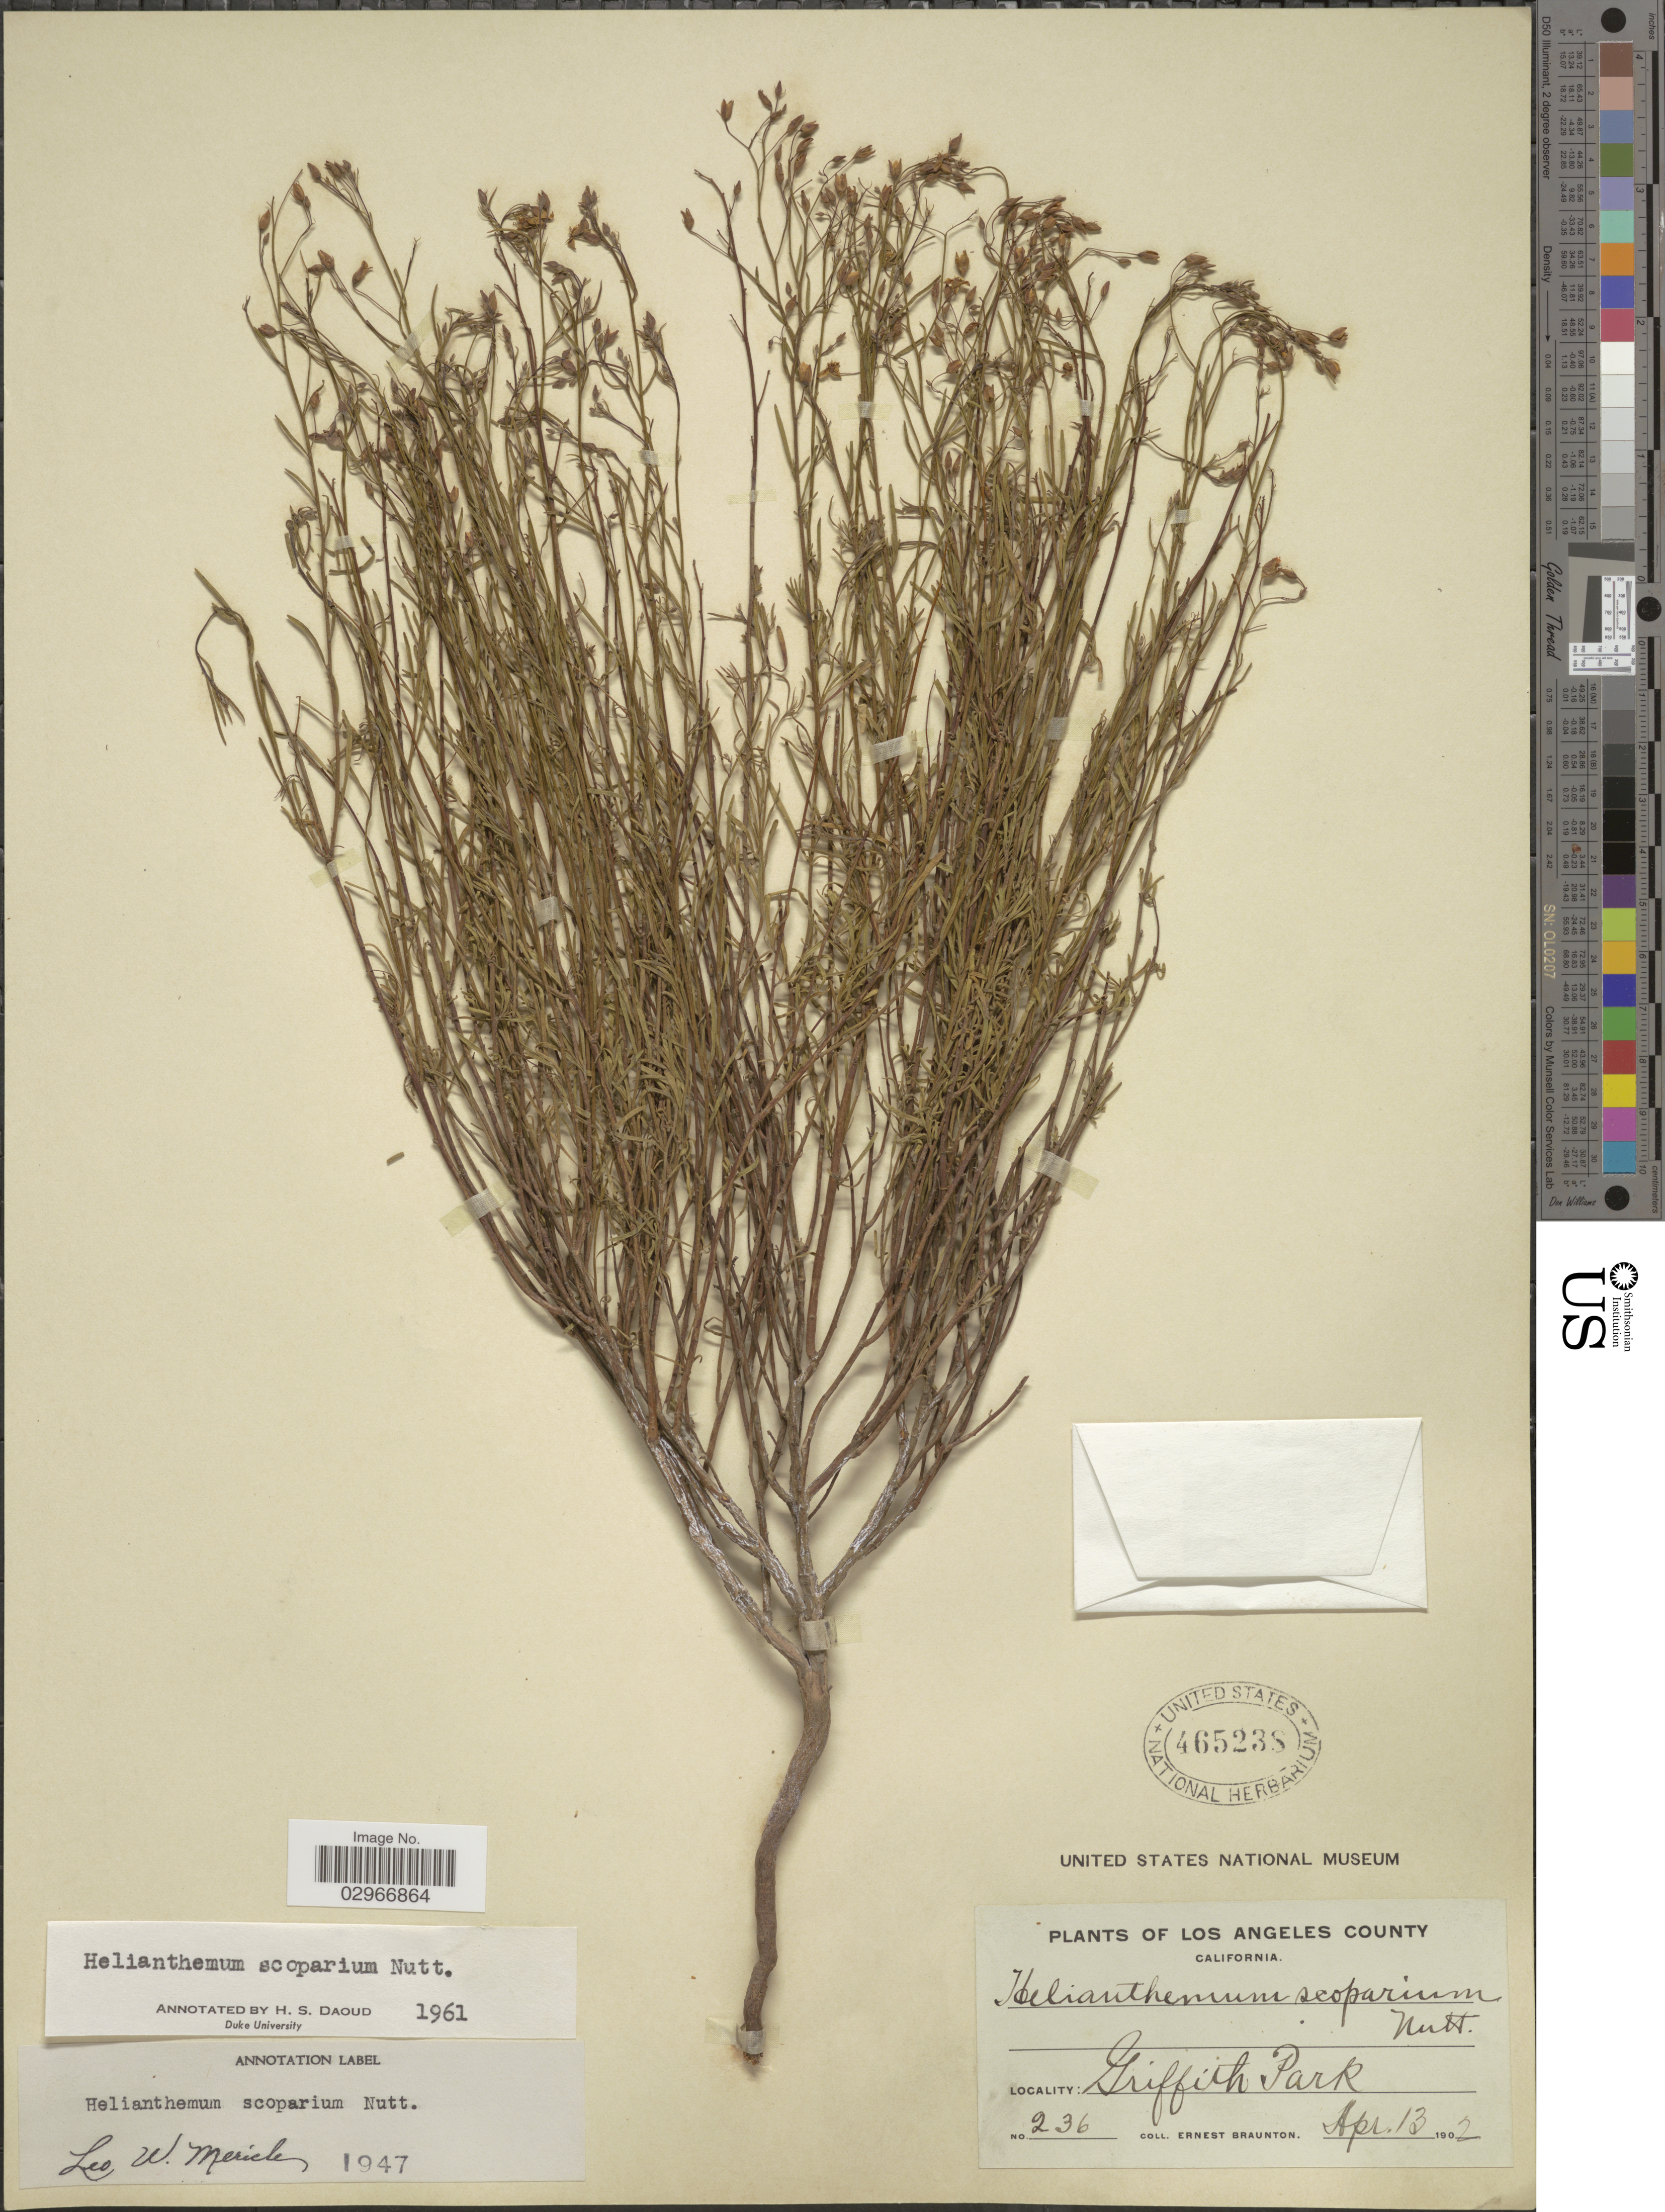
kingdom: Plantae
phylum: Tracheophyta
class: Magnoliopsida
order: Malvales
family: Cistaceae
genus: Helianthemum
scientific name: Helianthemum suffrutescens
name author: B. Schreiber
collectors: E. Braunton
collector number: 236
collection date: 1902-04-13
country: United States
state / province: California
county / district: Los Angeles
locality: Los Angeles County. Griffith Park.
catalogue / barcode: US 465238